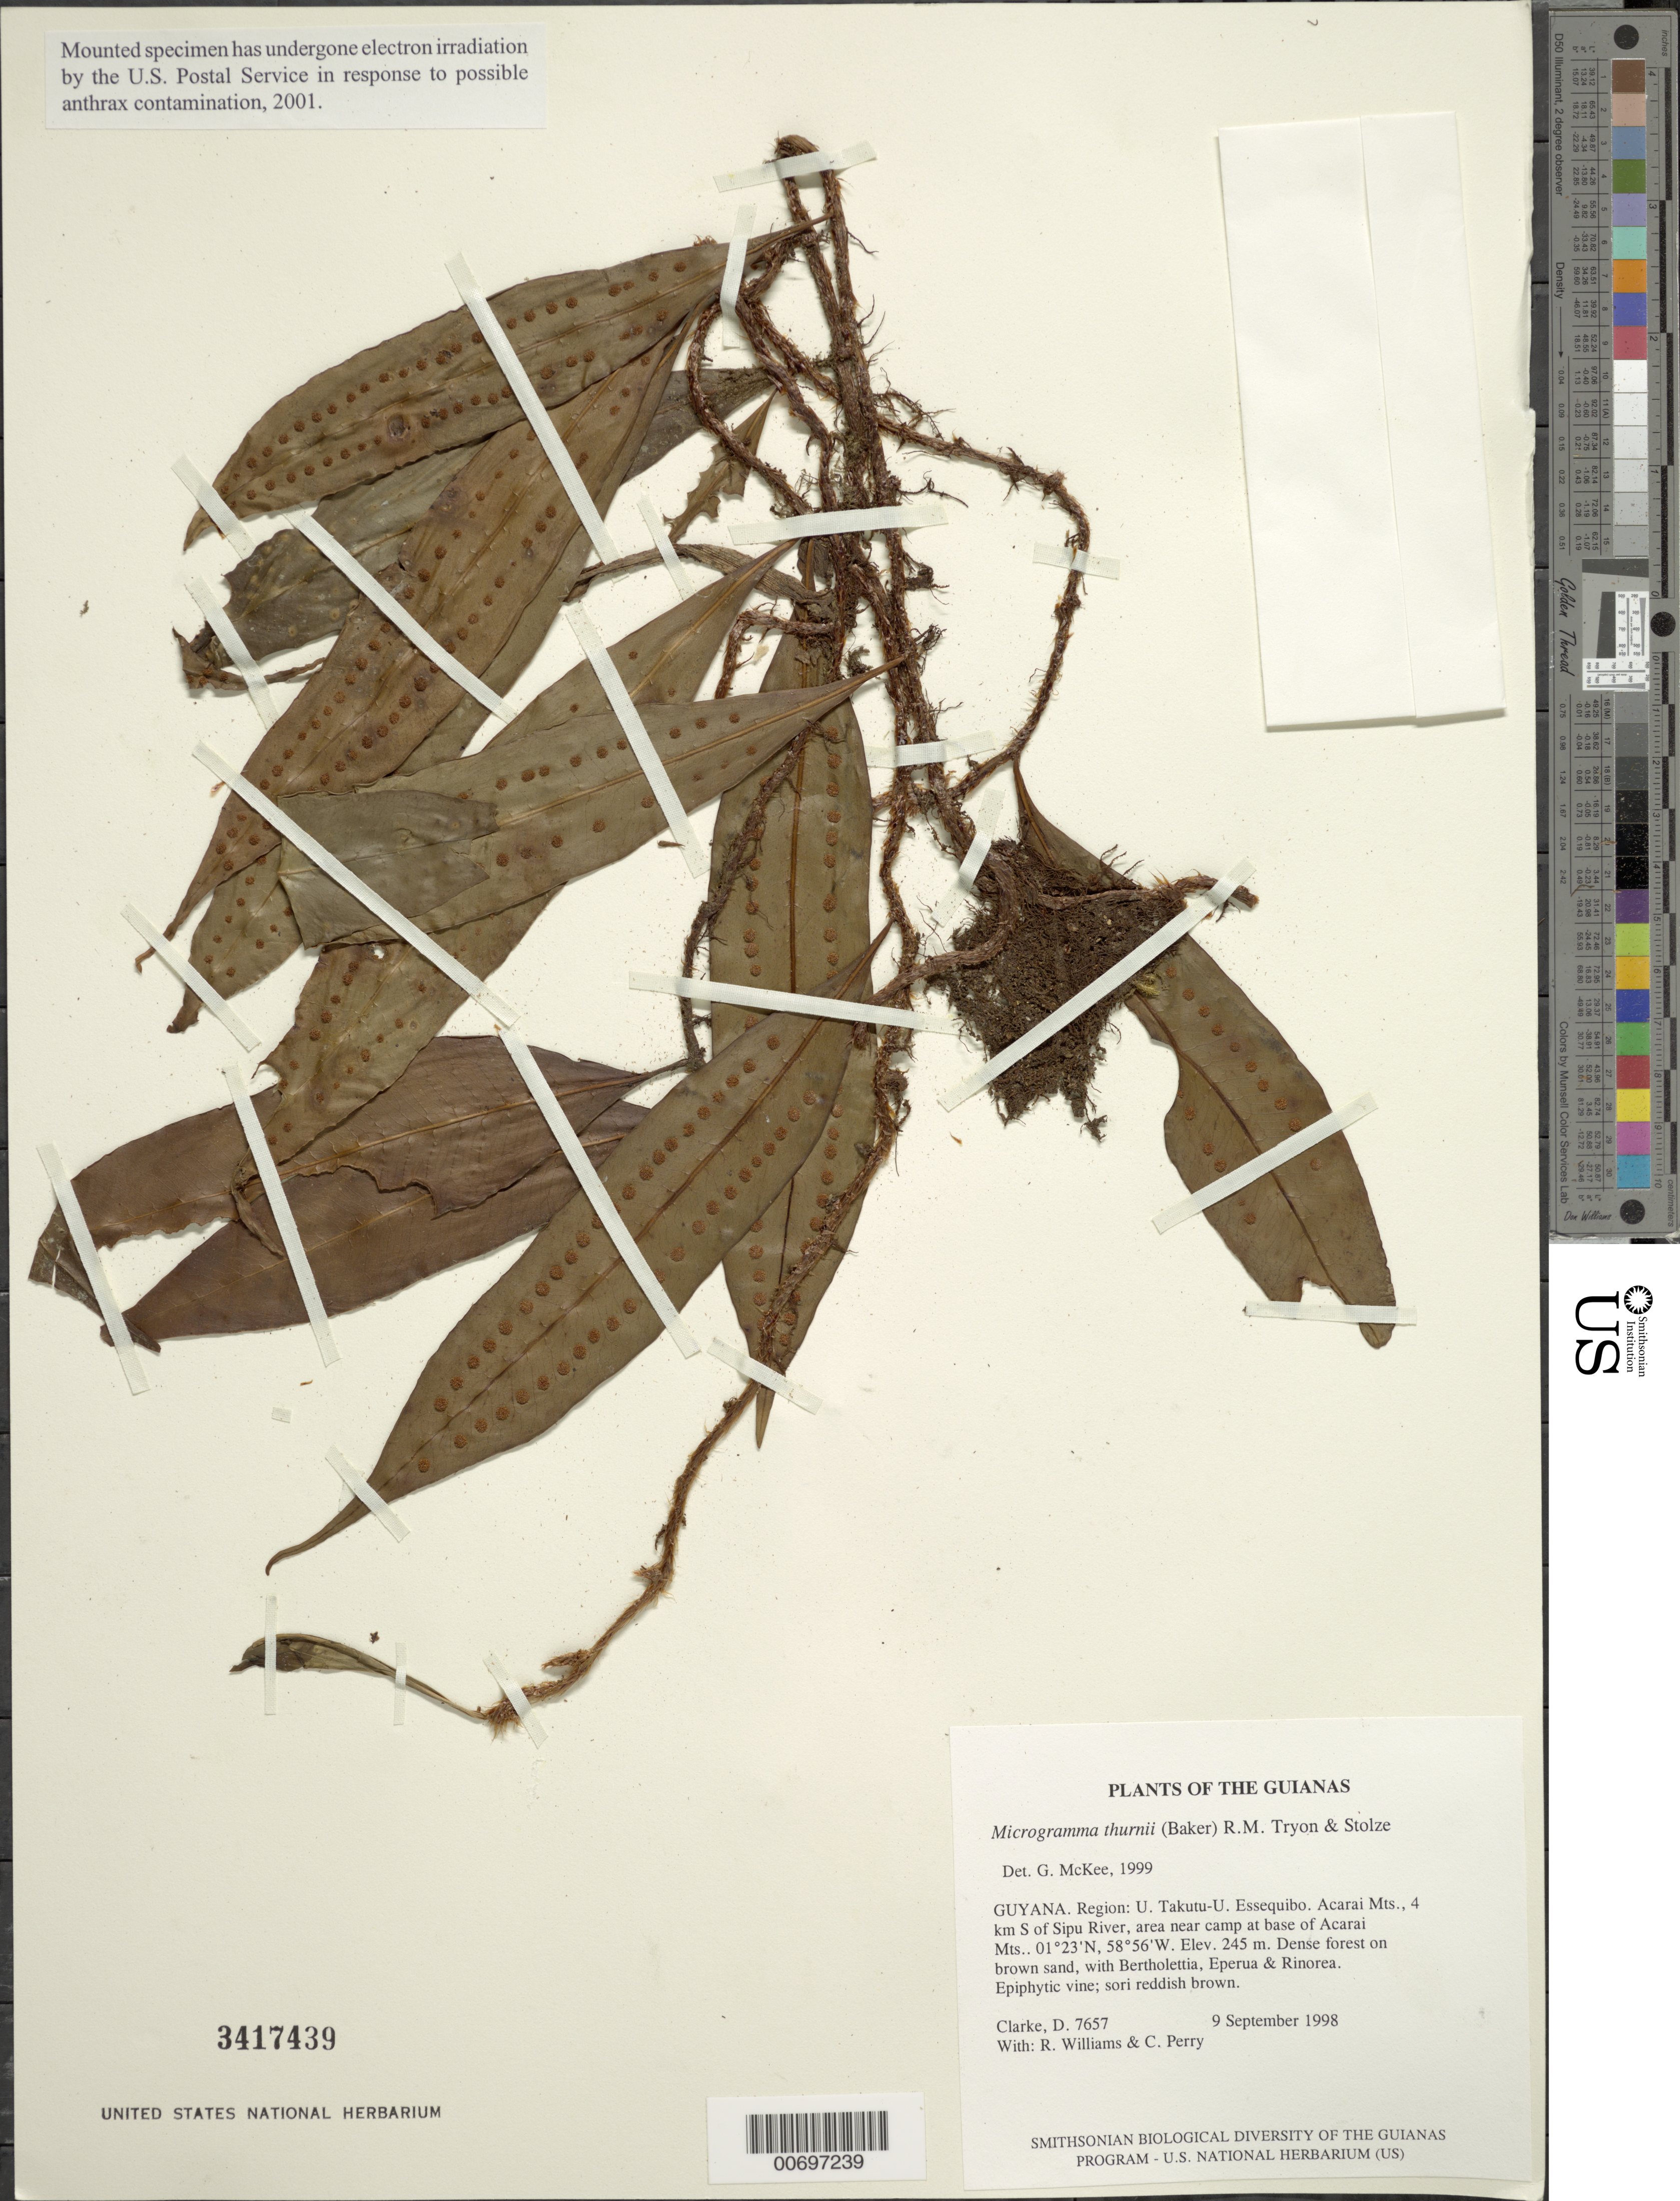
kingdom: Plantae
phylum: Tracheophyta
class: Polypodiopsida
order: Polypodiales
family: Polypodiaceae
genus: Microgramma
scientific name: Microgramma thurnii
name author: (Baker) R.M. Tryon & Stolze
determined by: McKee, G. S., (US), NMNH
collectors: H. D. Clarke, R. Williams & C. Perry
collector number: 7657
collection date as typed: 9 September 1998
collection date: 1998-09-09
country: Guyana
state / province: U. Takutu-U. Essequibo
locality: Acarai Mts., 4 km S of Sipu River, area near camp at base of Acarai Mts.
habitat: Dense forest on brown sand, with Bertholettia, Eperua & Rinorea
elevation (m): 245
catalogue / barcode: US 3417439